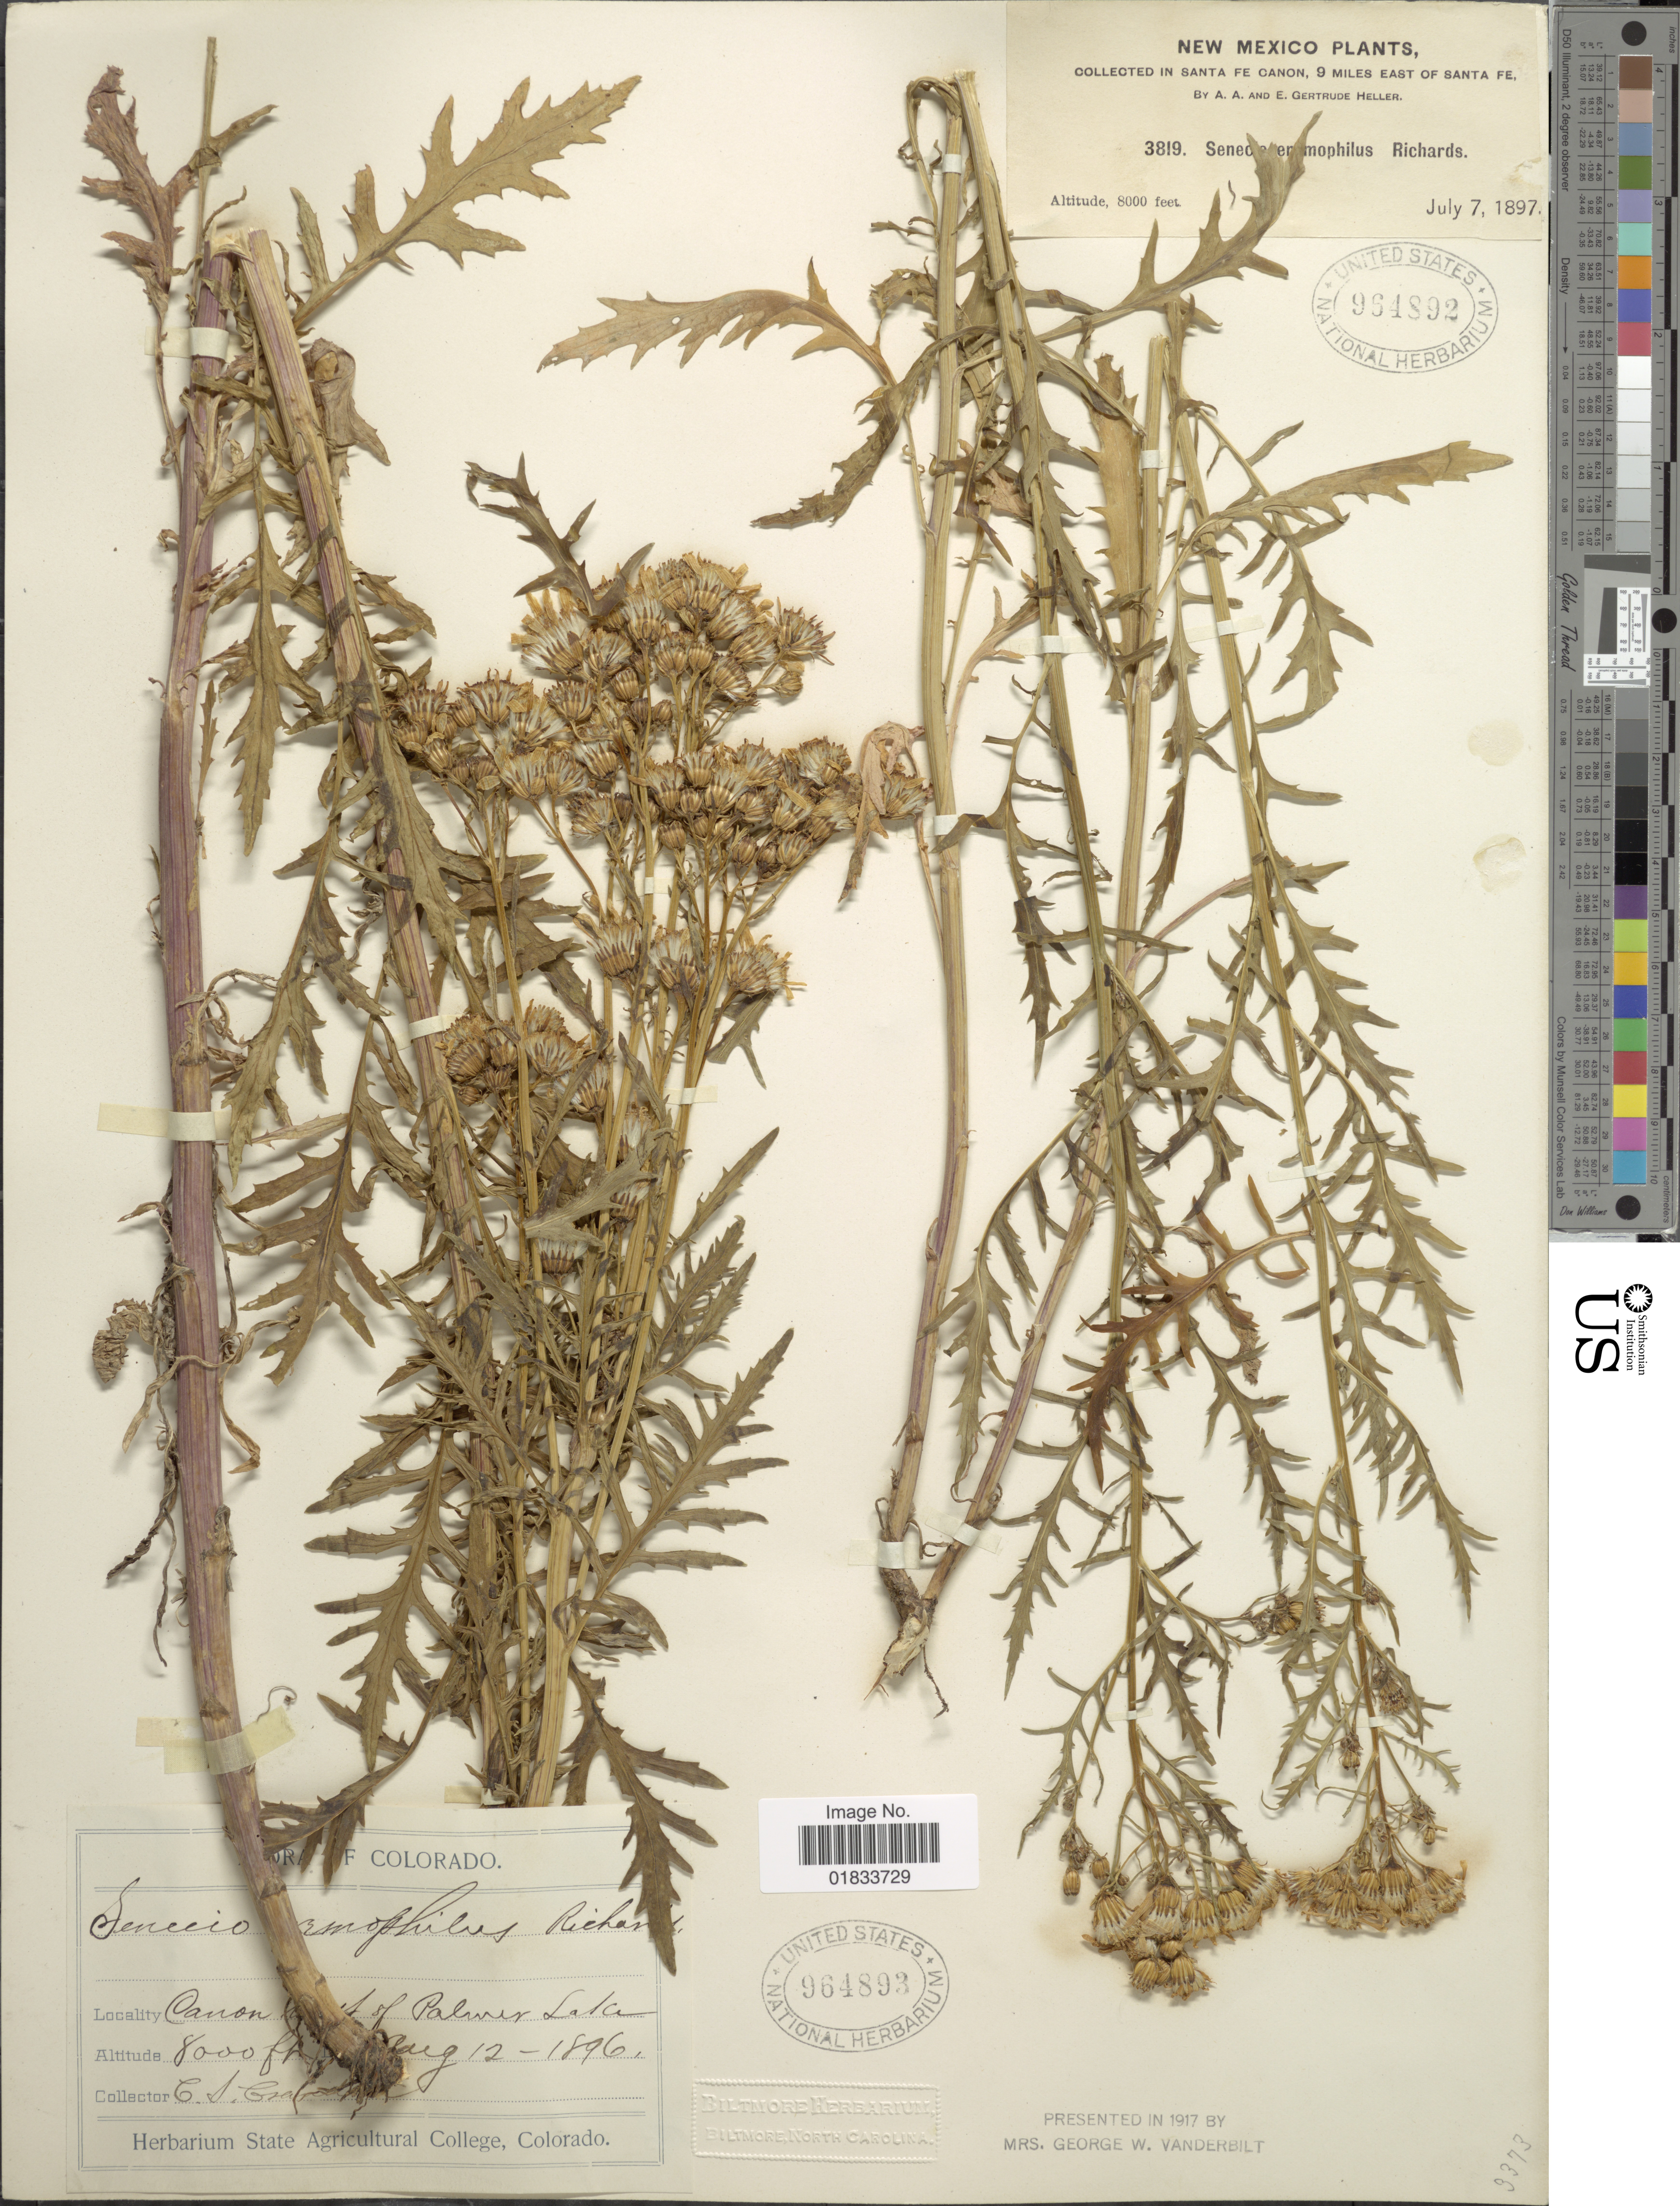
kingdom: Plantae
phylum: Tracheophyta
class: Magnoliopsida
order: Asterales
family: Asteraceae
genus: Senecio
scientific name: Senecio eremophilus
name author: Richardson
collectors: C. Crandall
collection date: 1896-08-12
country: United States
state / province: Colorado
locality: Canon [illegible text] of Palmer Lake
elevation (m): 2438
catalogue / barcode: US 964893